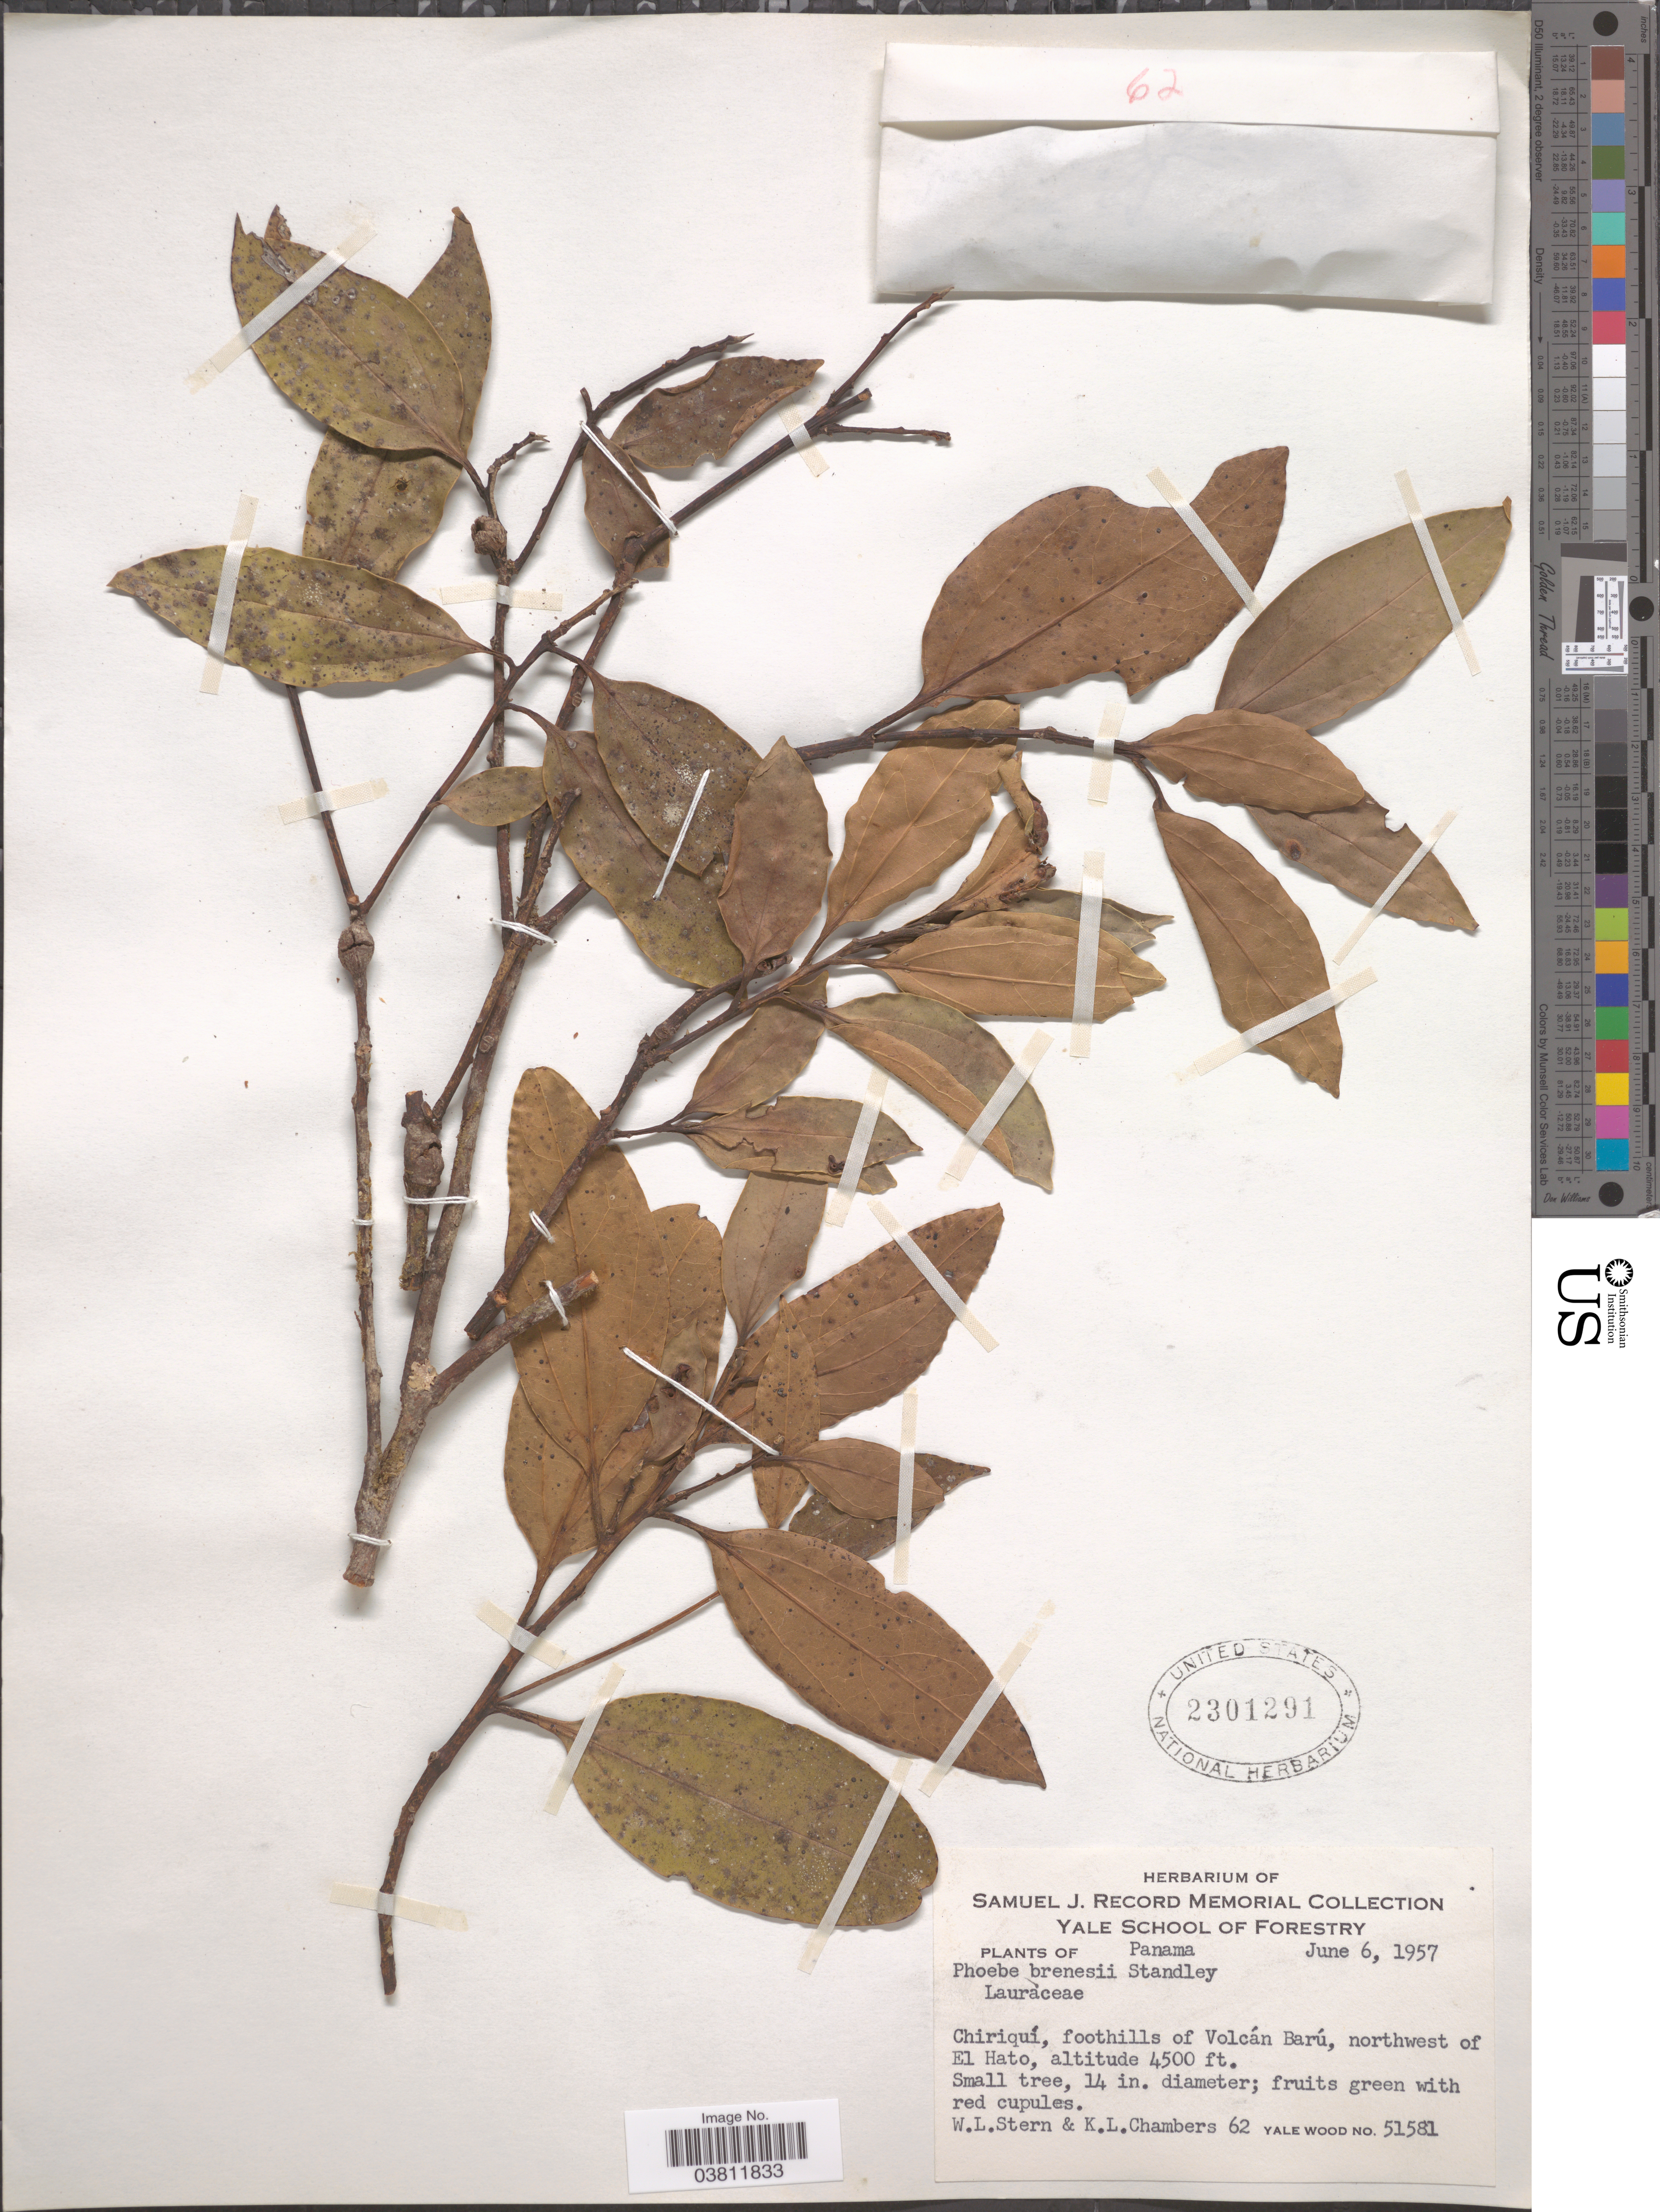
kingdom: Plantae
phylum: Tracheophyta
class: Magnoliopsida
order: Laurales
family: Lauraceae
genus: Phoebe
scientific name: Phoebe brenesii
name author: Standl.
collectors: W. L. Stern & K. Chambers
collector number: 62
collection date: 1957-06-06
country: Panama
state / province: Chiriqui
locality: Foothills of Volcán Barú, northwest of El Hato.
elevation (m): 1372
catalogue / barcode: US 2301291